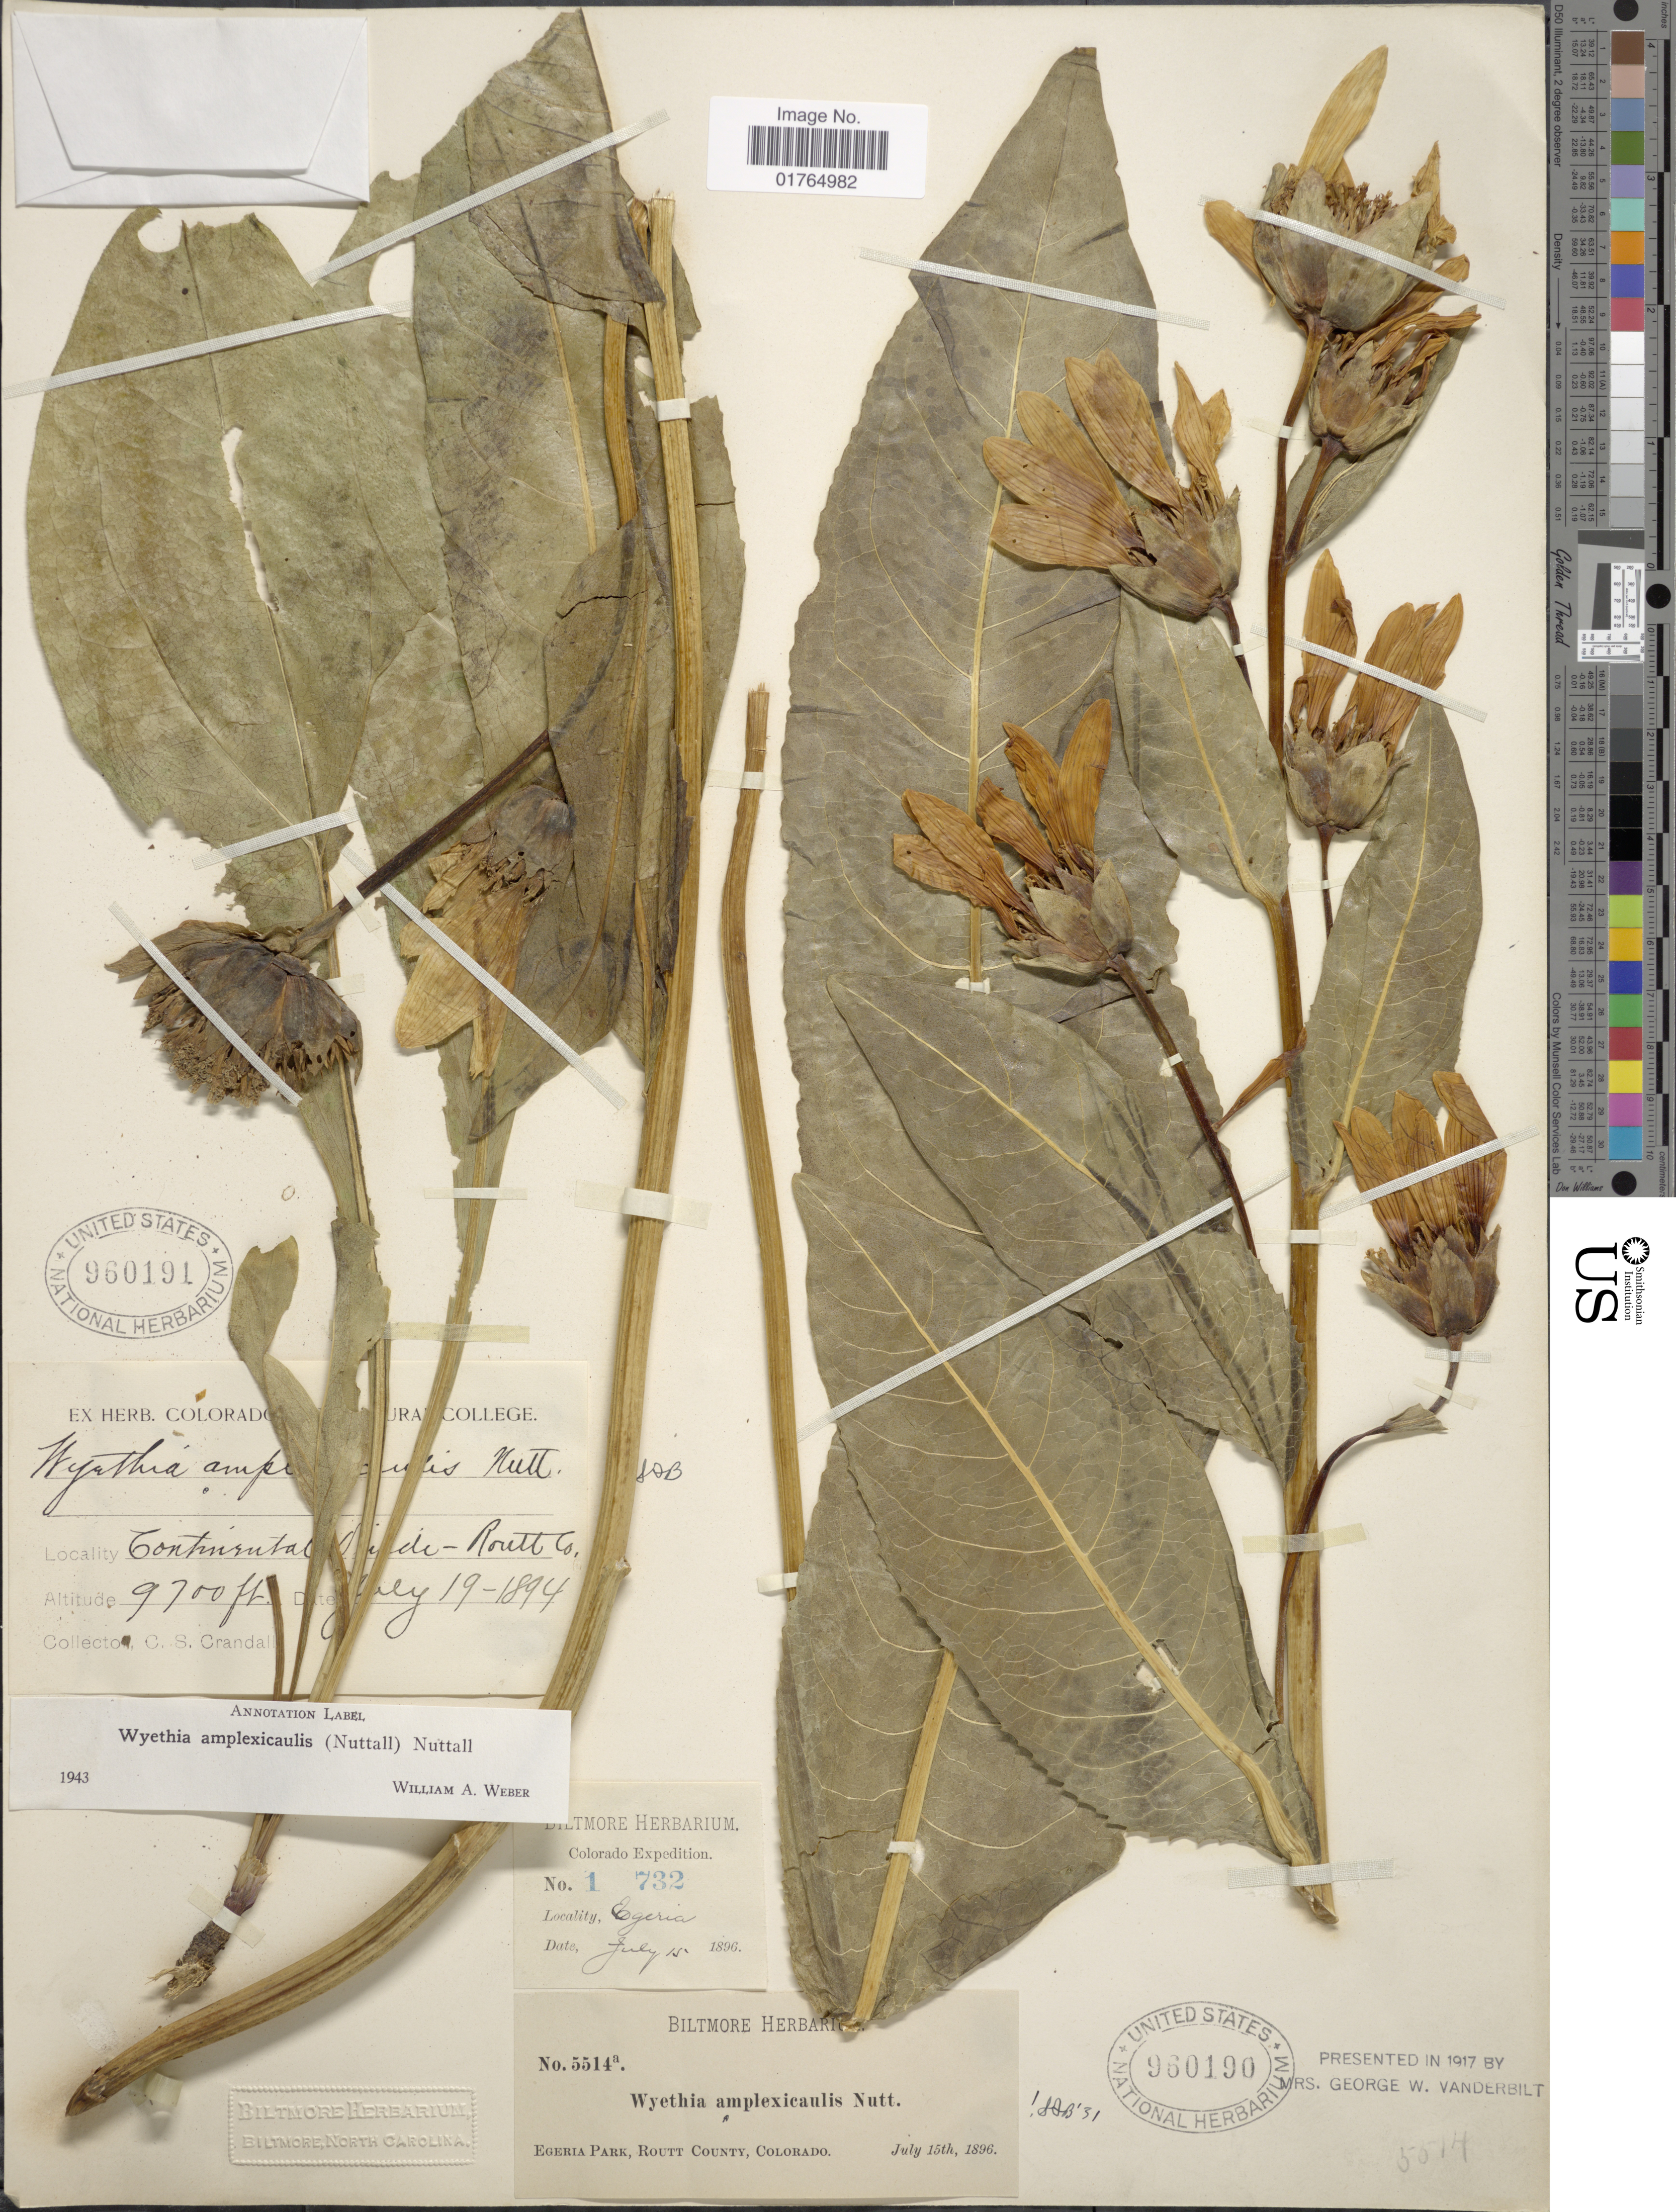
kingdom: Plantae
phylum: Tracheophyta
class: Magnoliopsida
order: Asterales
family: Asteraceae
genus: Wyethia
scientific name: Wyethia amplexicaulis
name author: Nutt.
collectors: ex herb. Biltmore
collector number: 5514a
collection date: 1896-07-15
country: United States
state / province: Colorado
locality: Egeria Park, Routt County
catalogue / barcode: US 960190-2